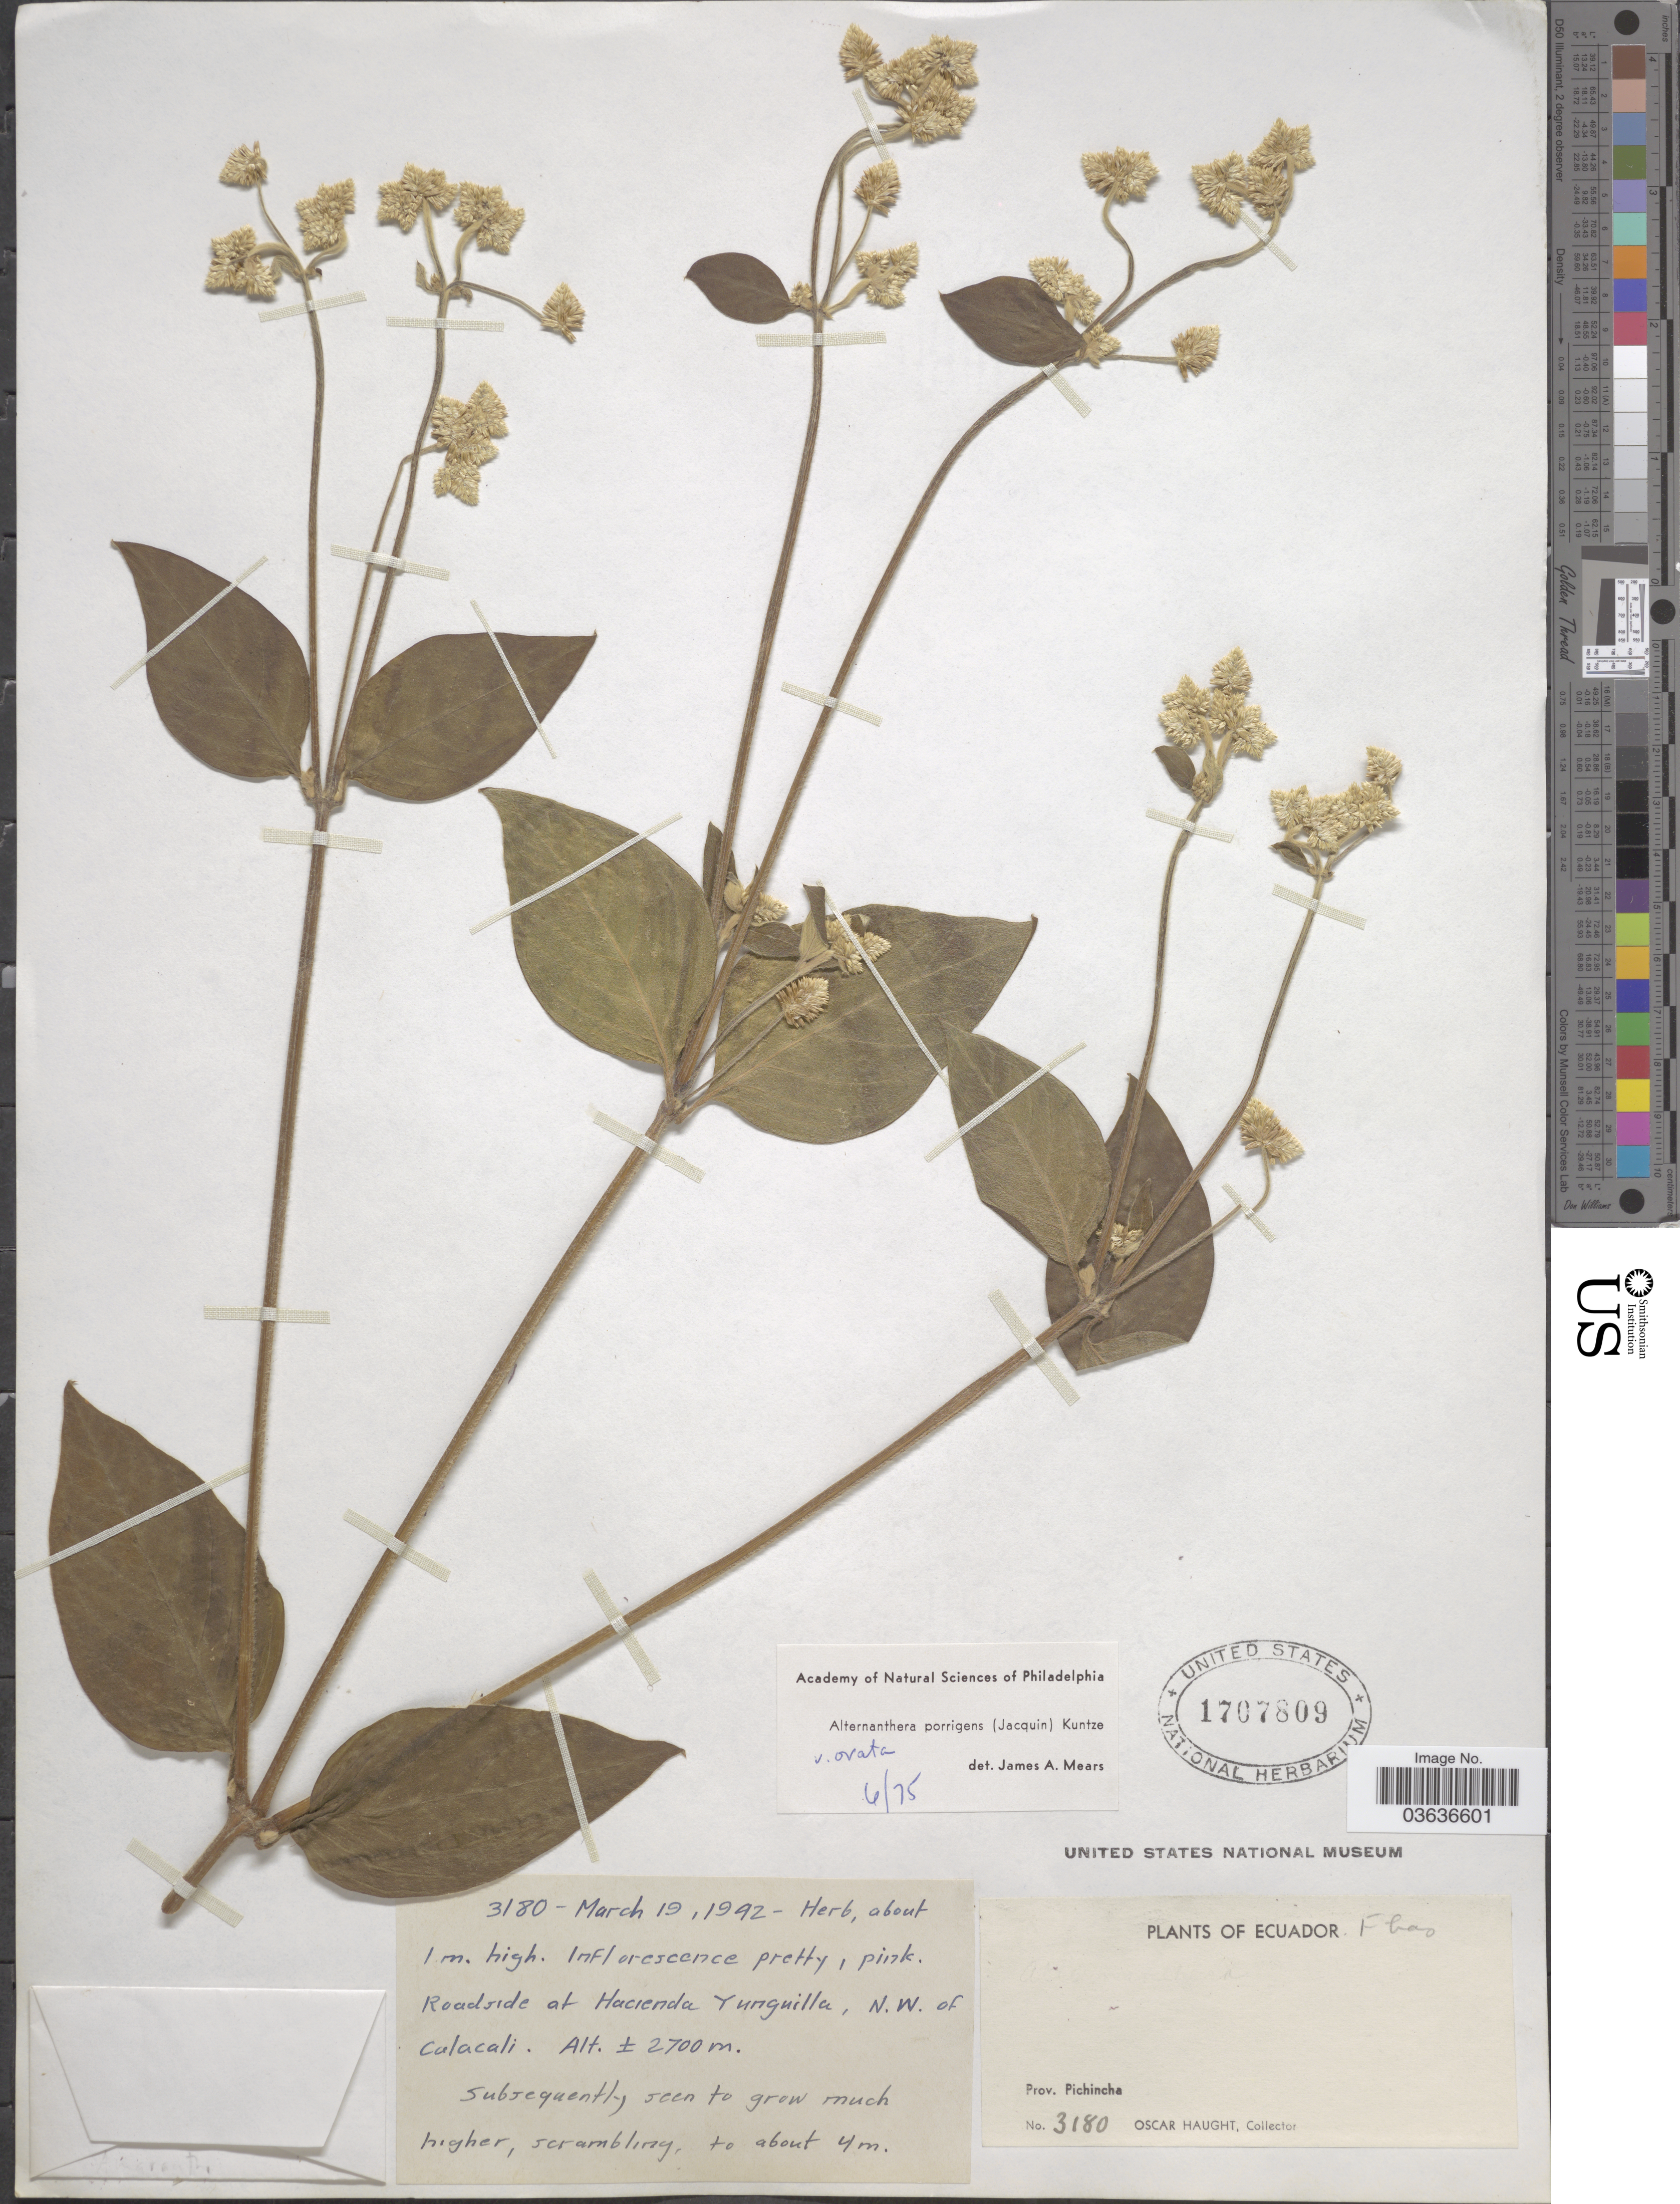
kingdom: Plantae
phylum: Tracheophyta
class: Magnoliopsida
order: Caryophyllales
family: Amaranthaceae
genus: Alternanthera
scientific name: Alternanthera porrigens var. ovata Mears var. nov. ined.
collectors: O. Haught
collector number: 3180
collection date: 1942-03-19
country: Ecuador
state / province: Pichincha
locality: Roadside at Hacienda Yunguilla, N. W. of Calacali.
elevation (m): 2700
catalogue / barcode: US 1707809